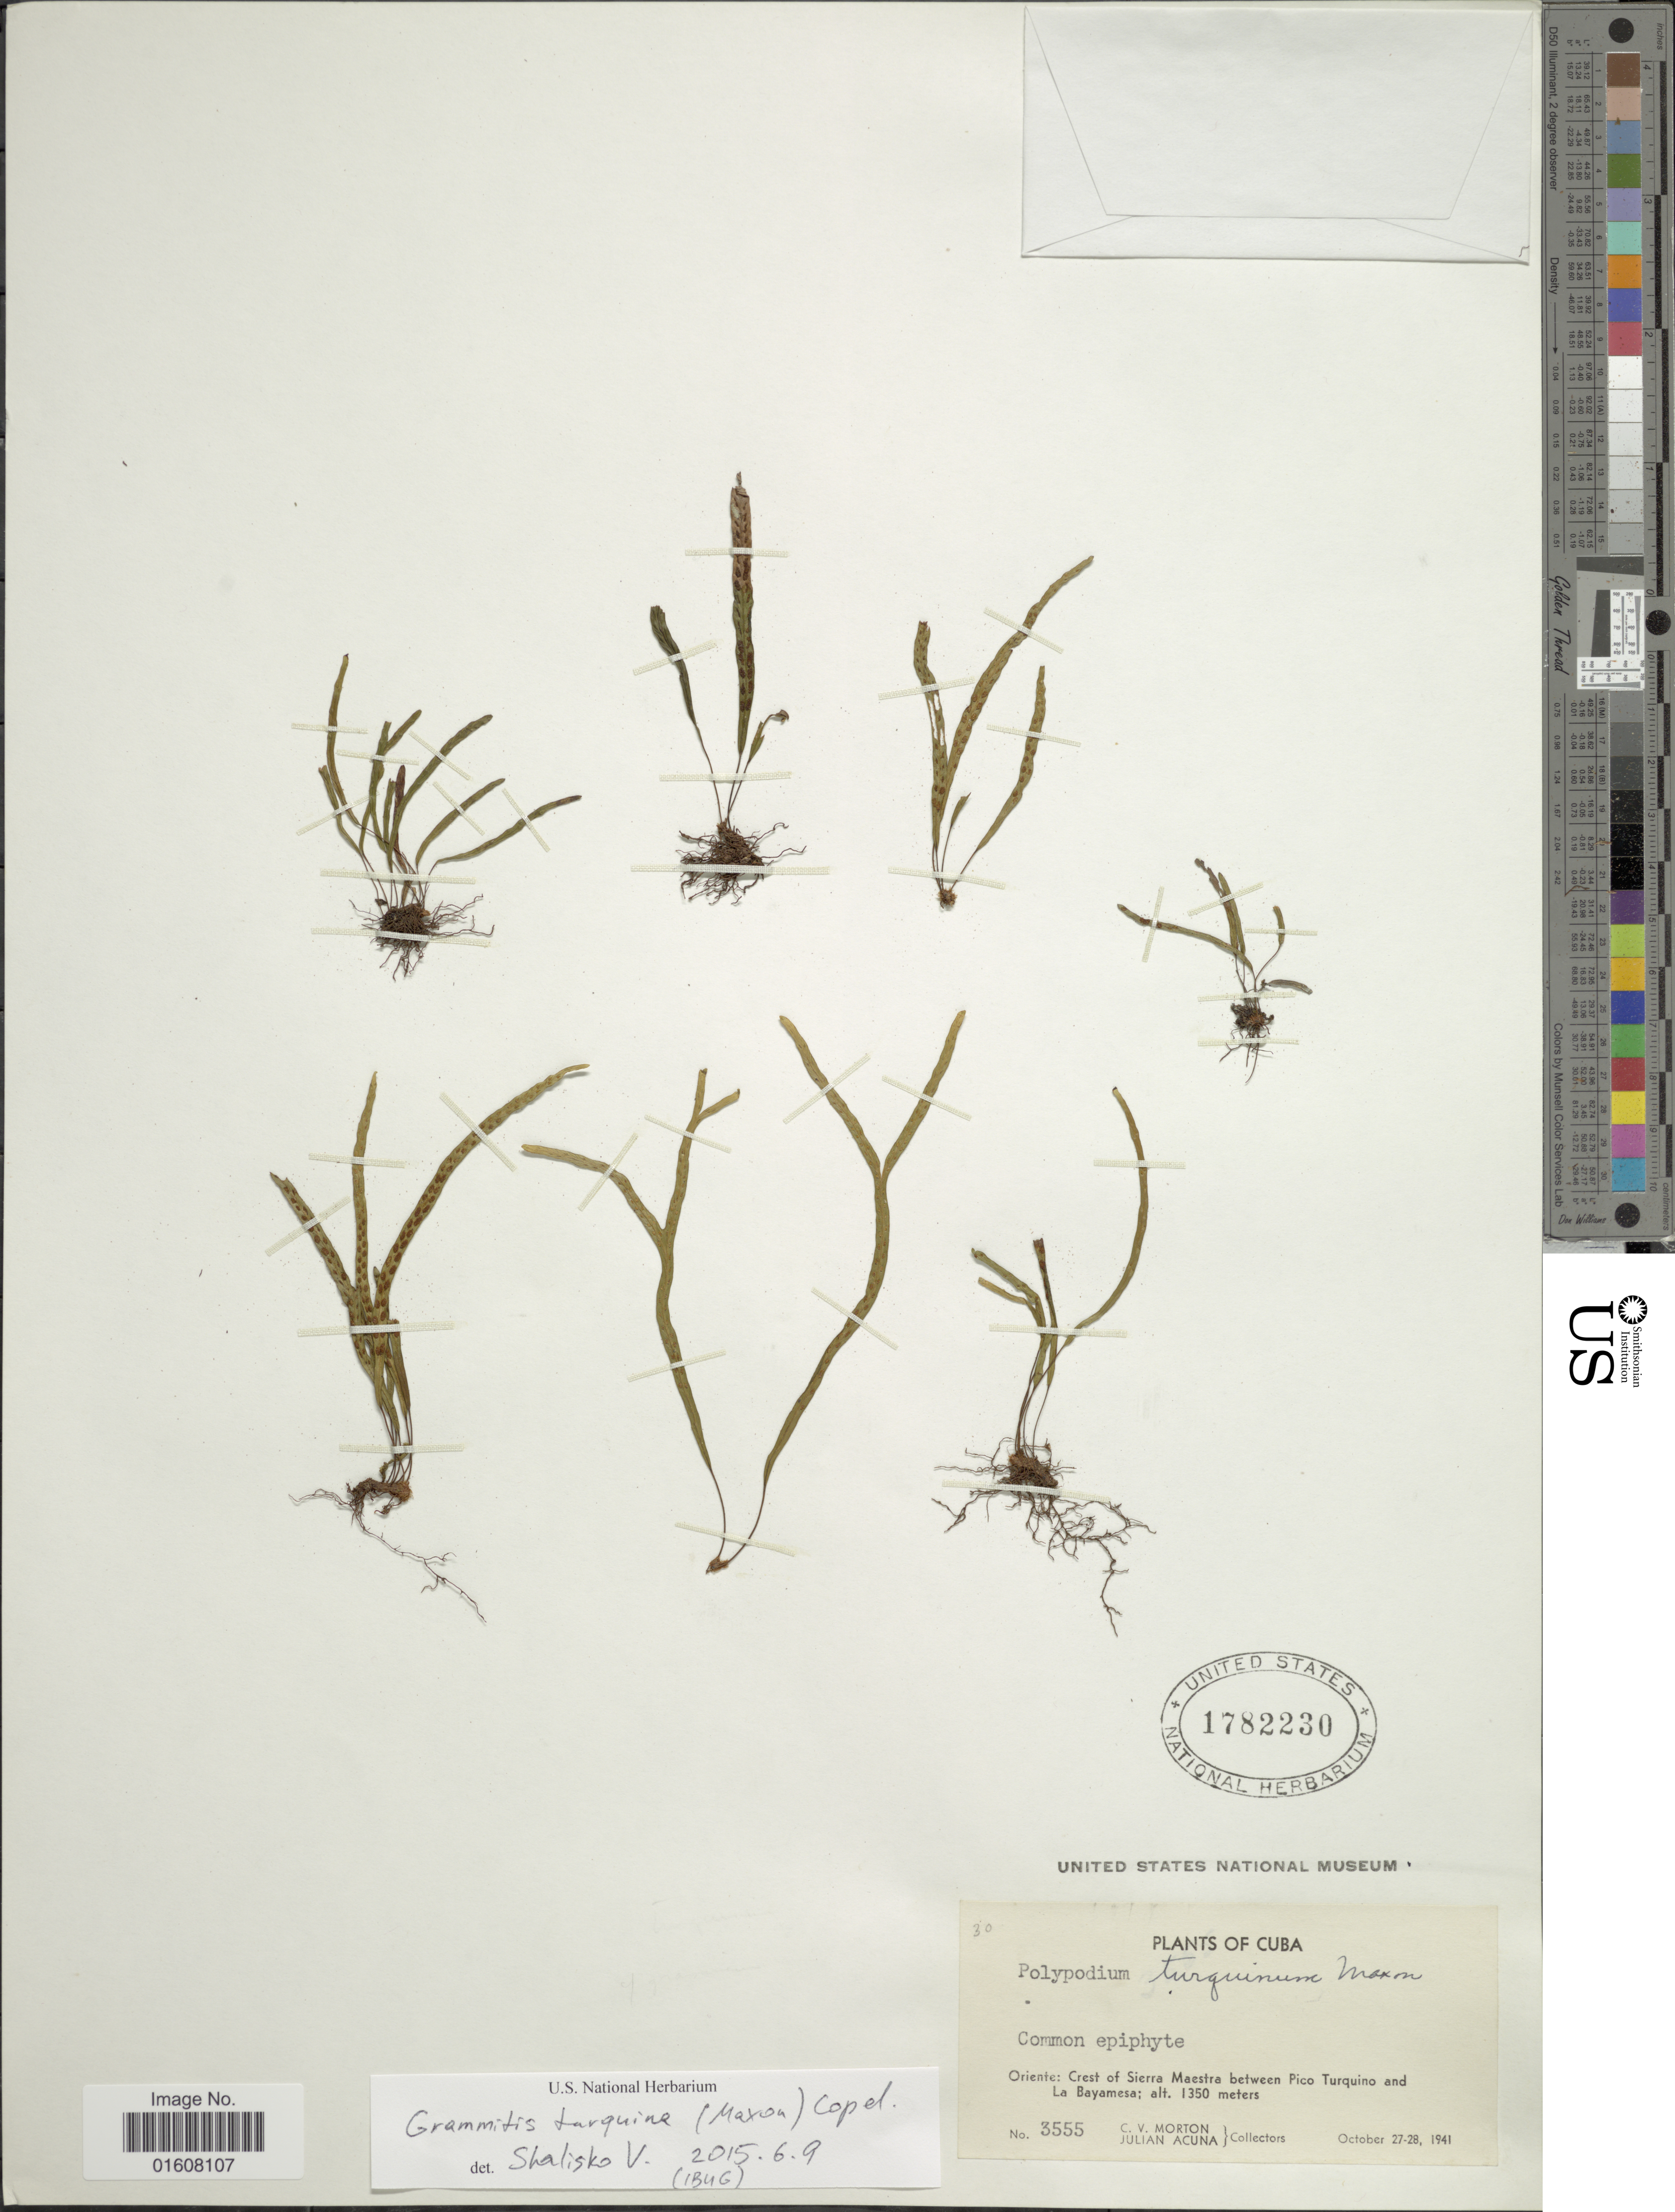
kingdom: Plantae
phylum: Tracheophyta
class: Polypodiopsida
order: Polypodiales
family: Polypodiaceae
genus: Grammitis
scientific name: Grammitis turquina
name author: (Maxon) Copel.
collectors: C. V. Morton & J. B. Acuña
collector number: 3555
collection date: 1941-10-27/1941-10-28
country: Cuba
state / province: Oriente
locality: Crest of Sierra Maestra between Pico Turquino and La Bayamesa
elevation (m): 1350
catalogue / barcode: US 1782230